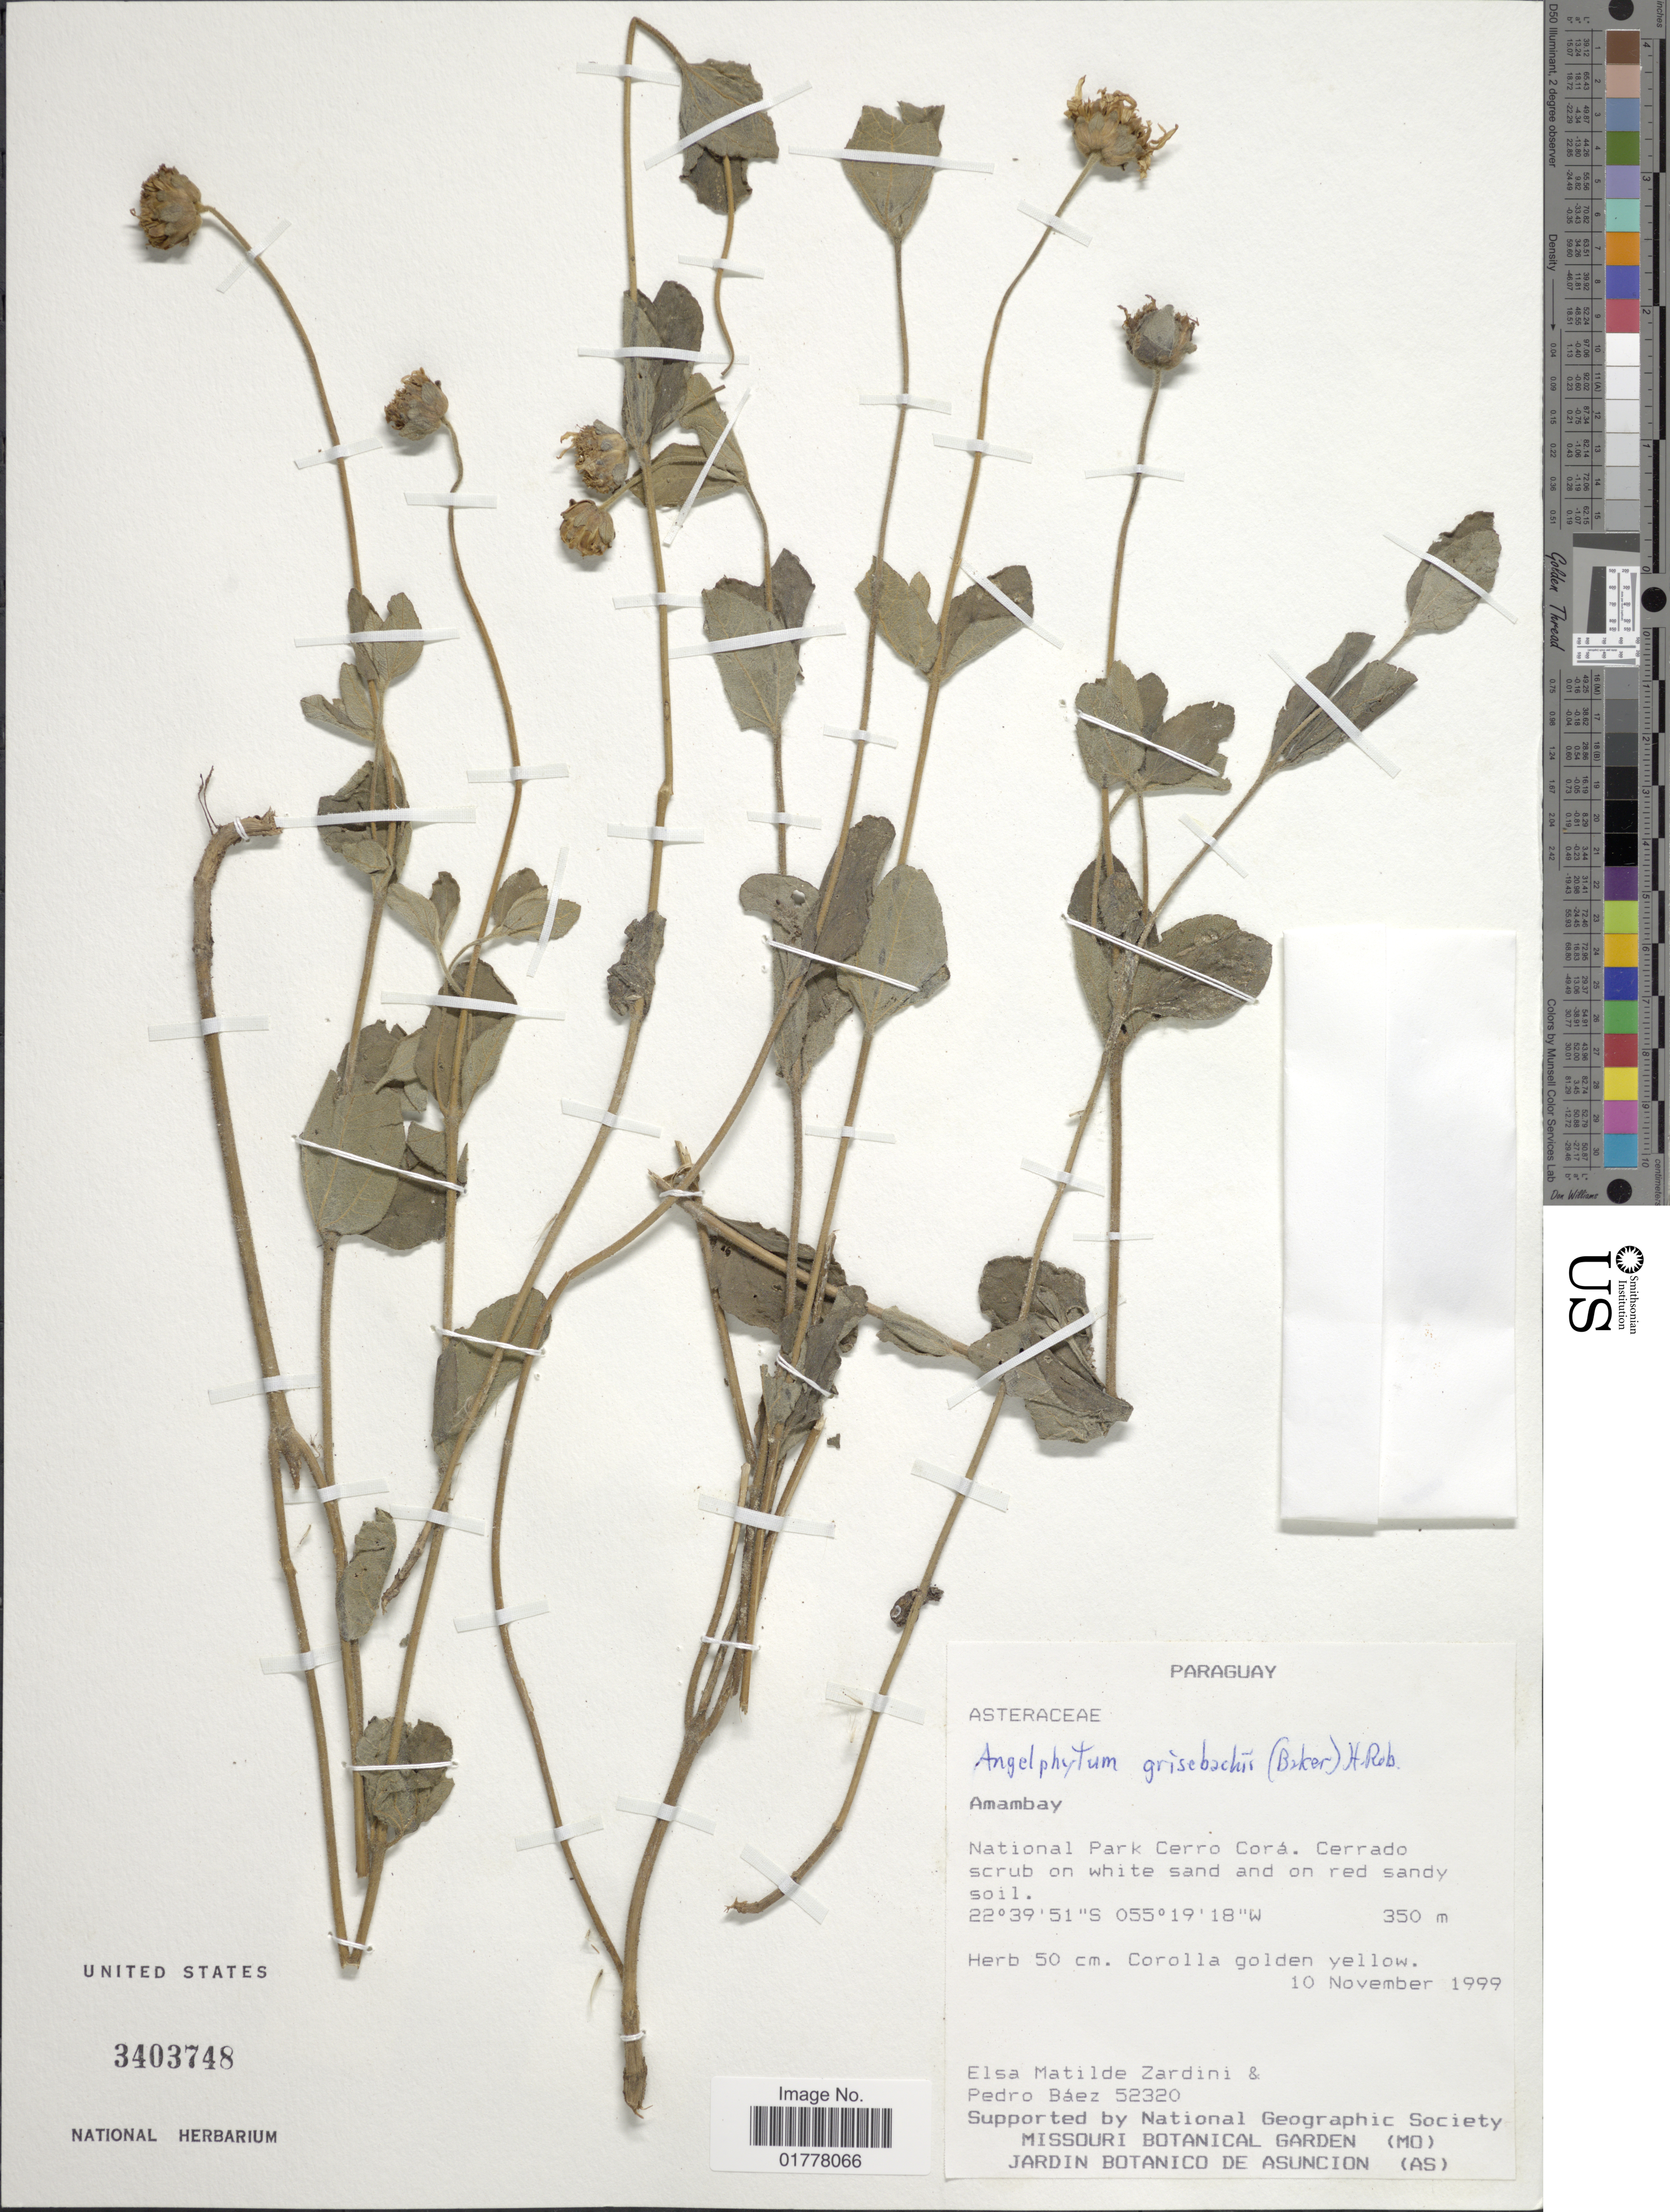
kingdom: Plantae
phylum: Tracheophyta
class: Magnoliopsida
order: Asterales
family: Asteraceae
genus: Angelphytum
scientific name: Angelphytum grisebachii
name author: Baker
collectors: E. M. Zardini & P. Báez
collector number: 52320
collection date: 1999-11-10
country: Paraguay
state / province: Amambay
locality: Amambay. National Park Cerro Corá. Cerrado scrub on white sand and on red sandy soil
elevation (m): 350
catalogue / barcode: US 3403748